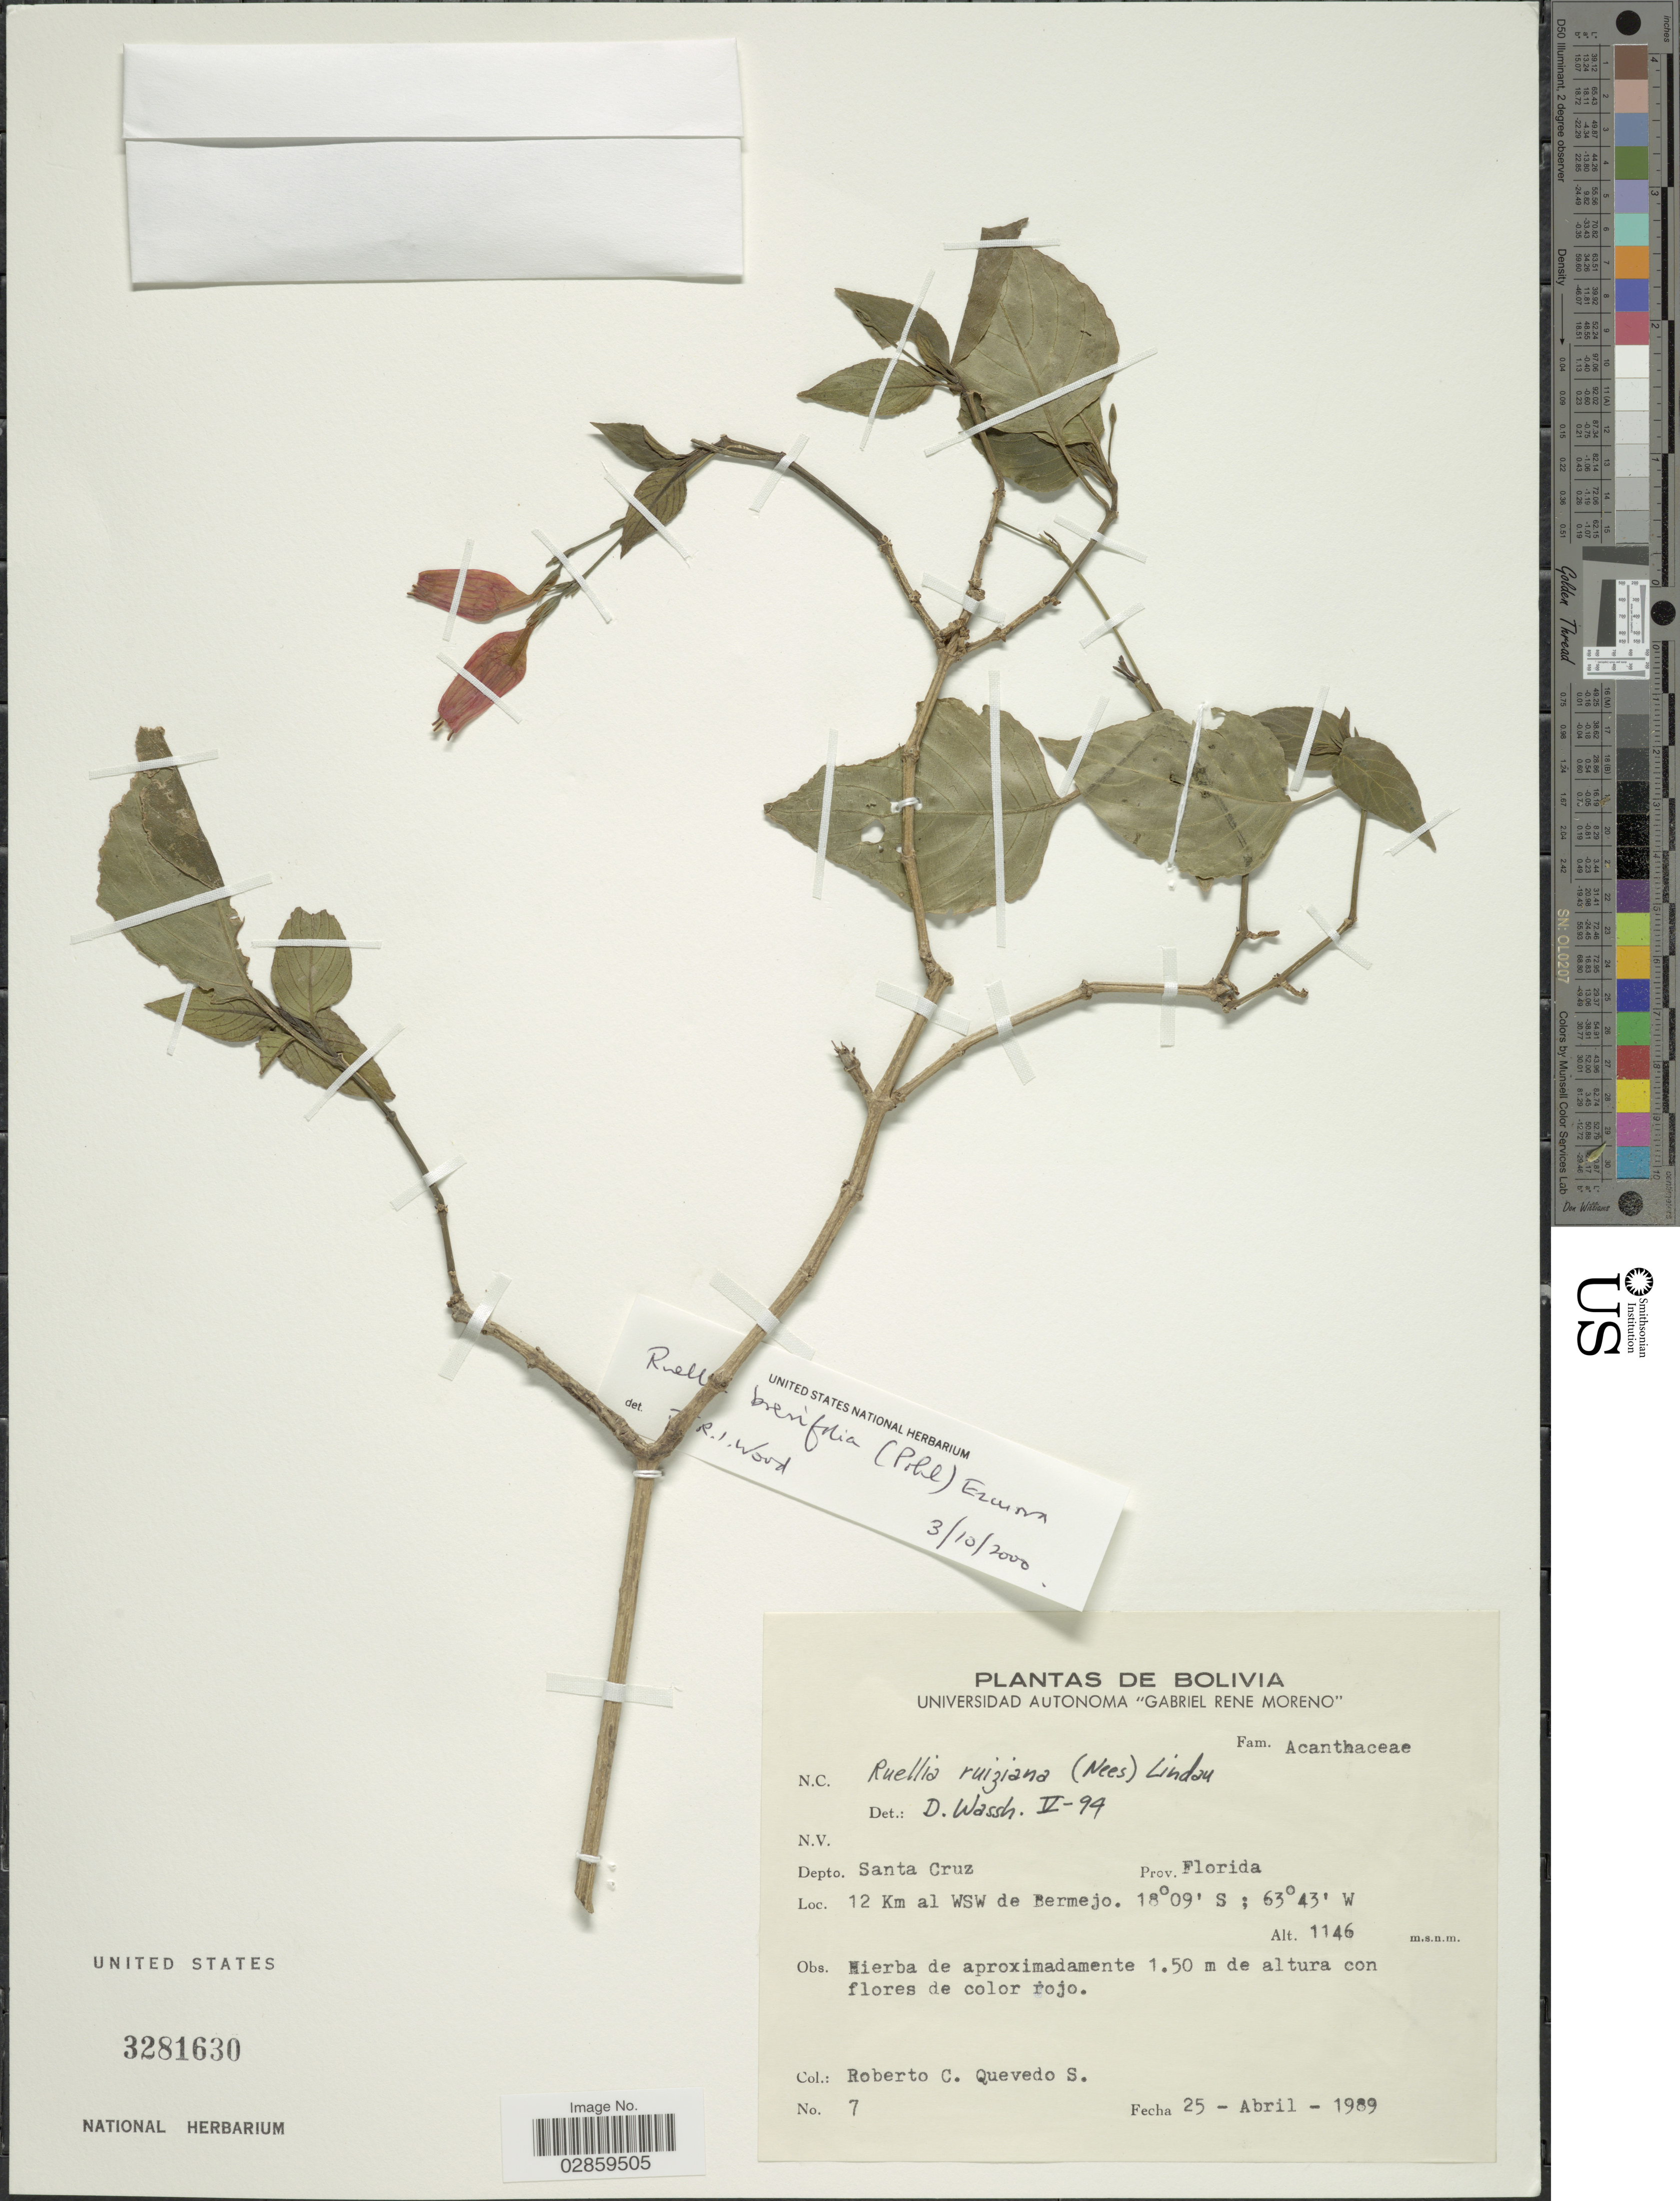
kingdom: Plantae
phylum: Tracheophyta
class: Magnoliopsida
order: Lamiales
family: Acanthaceae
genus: Ruellia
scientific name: Ruellia brevifolia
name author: (Pohl) C. Ezcurra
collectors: R. Quevedo-S.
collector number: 7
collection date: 1989-04-25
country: Bolivia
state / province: Santa Cruz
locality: Depto. Santa Cruz, Prov. Florida, 12 Km al WSW de Bermejo.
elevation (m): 1146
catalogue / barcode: US 3281630